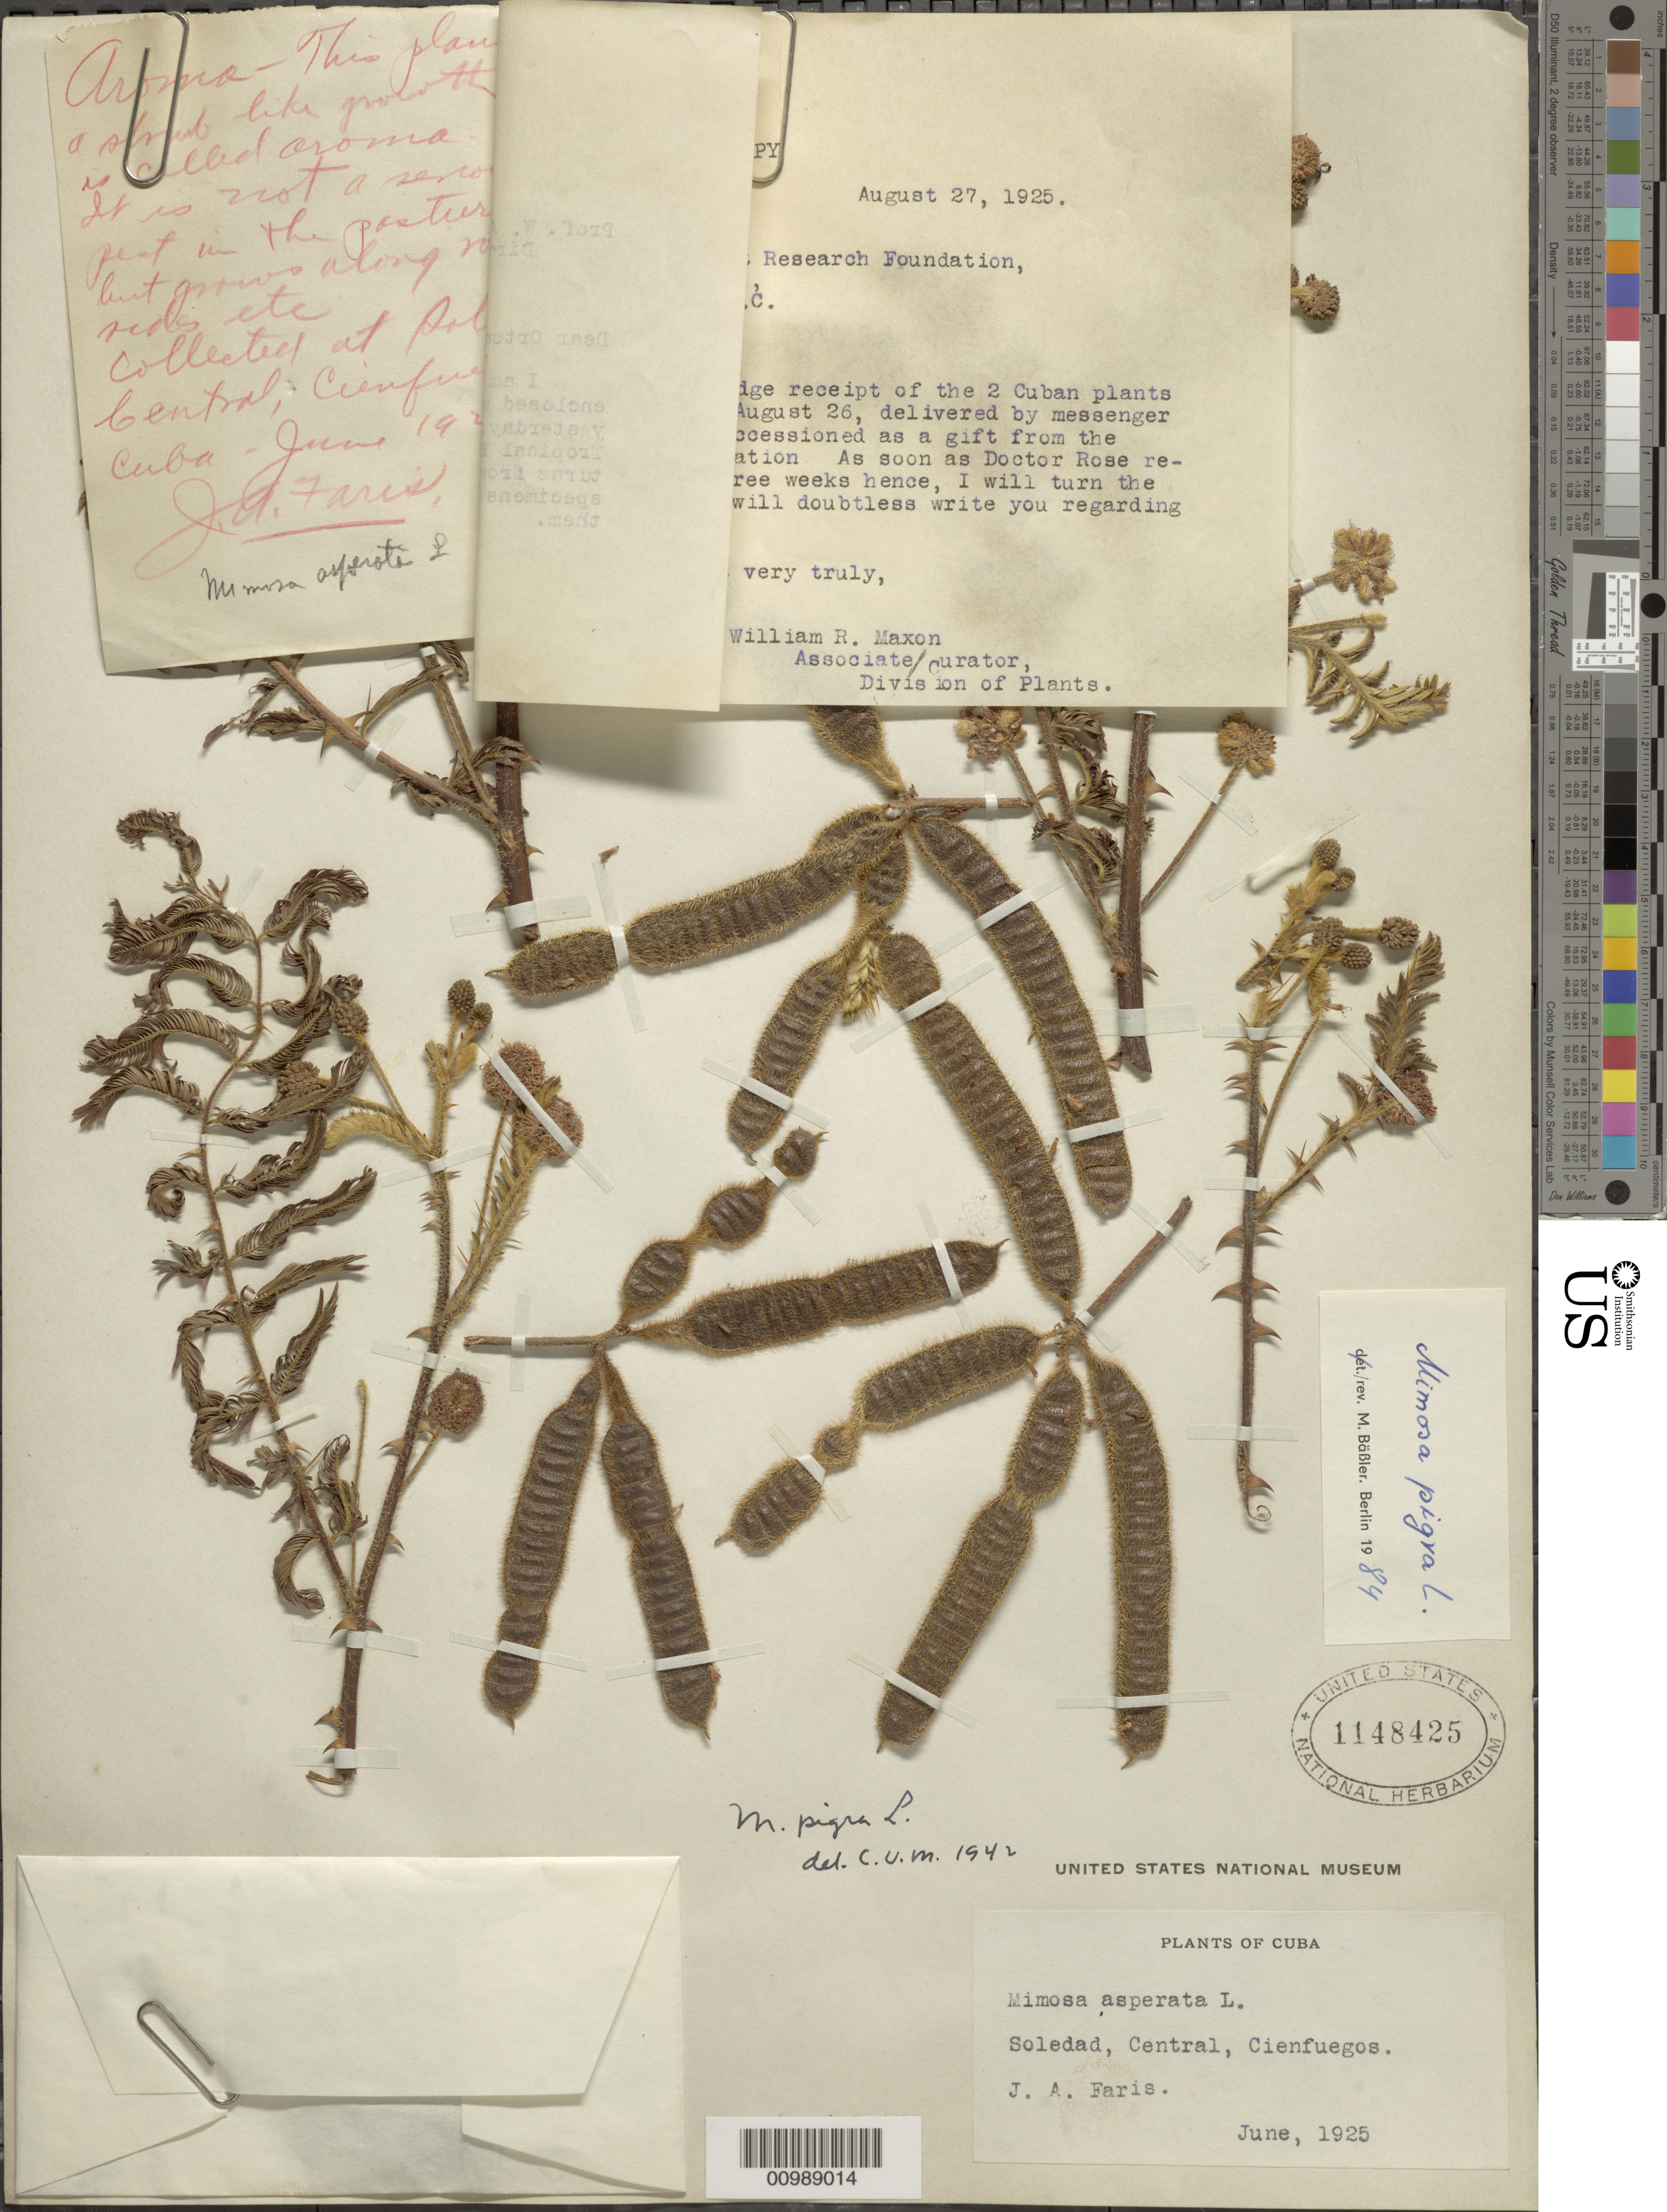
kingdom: Plantae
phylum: Tracheophyta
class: Magnoliopsida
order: Fabales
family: Fabaceae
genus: Mimosa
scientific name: Mimosa pigra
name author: L.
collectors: J. Faris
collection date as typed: Jun 1925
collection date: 1925-06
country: Cuba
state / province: Cienfuegos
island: Cuba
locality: Soledad, central, Cienfuegos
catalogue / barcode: US 1148425